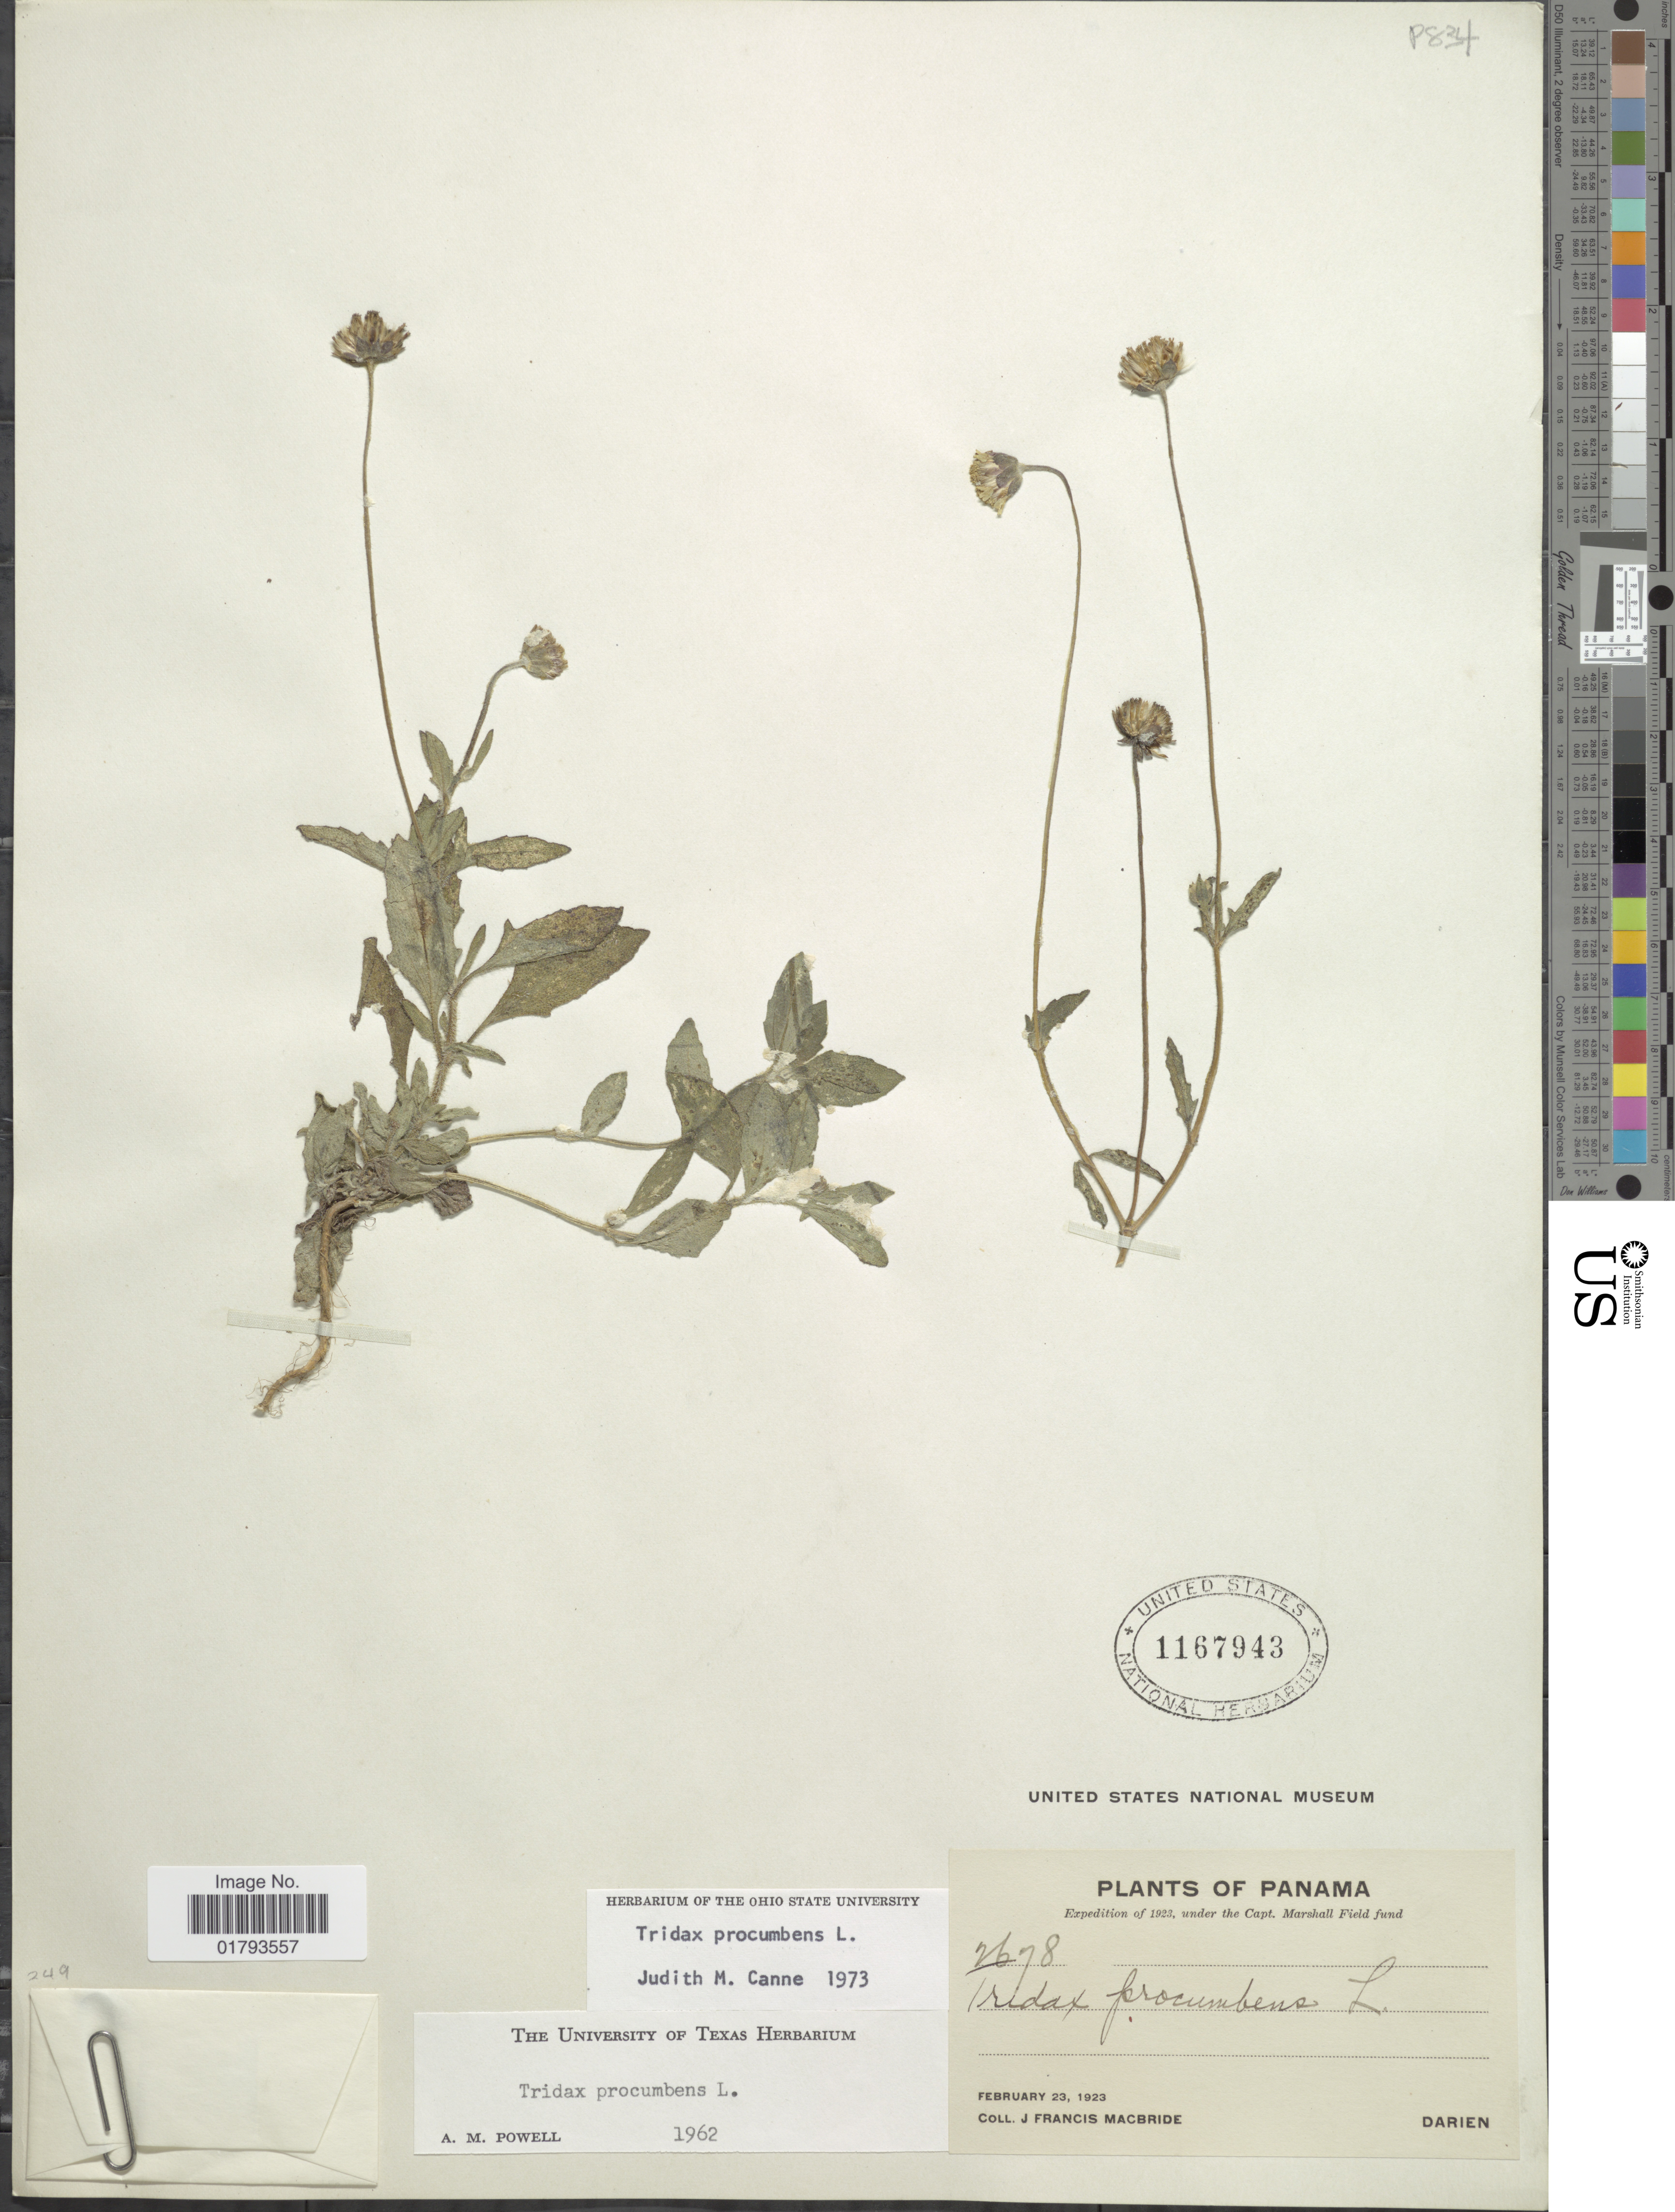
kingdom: Plantae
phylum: Tracheophyta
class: Magnoliopsida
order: Asterales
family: Asteraceae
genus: Tridax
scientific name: Tridax procumbens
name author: L.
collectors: J. F. Macbride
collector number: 2678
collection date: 1923-02-23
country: Panama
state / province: Darién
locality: Darien.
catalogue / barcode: US 1167943